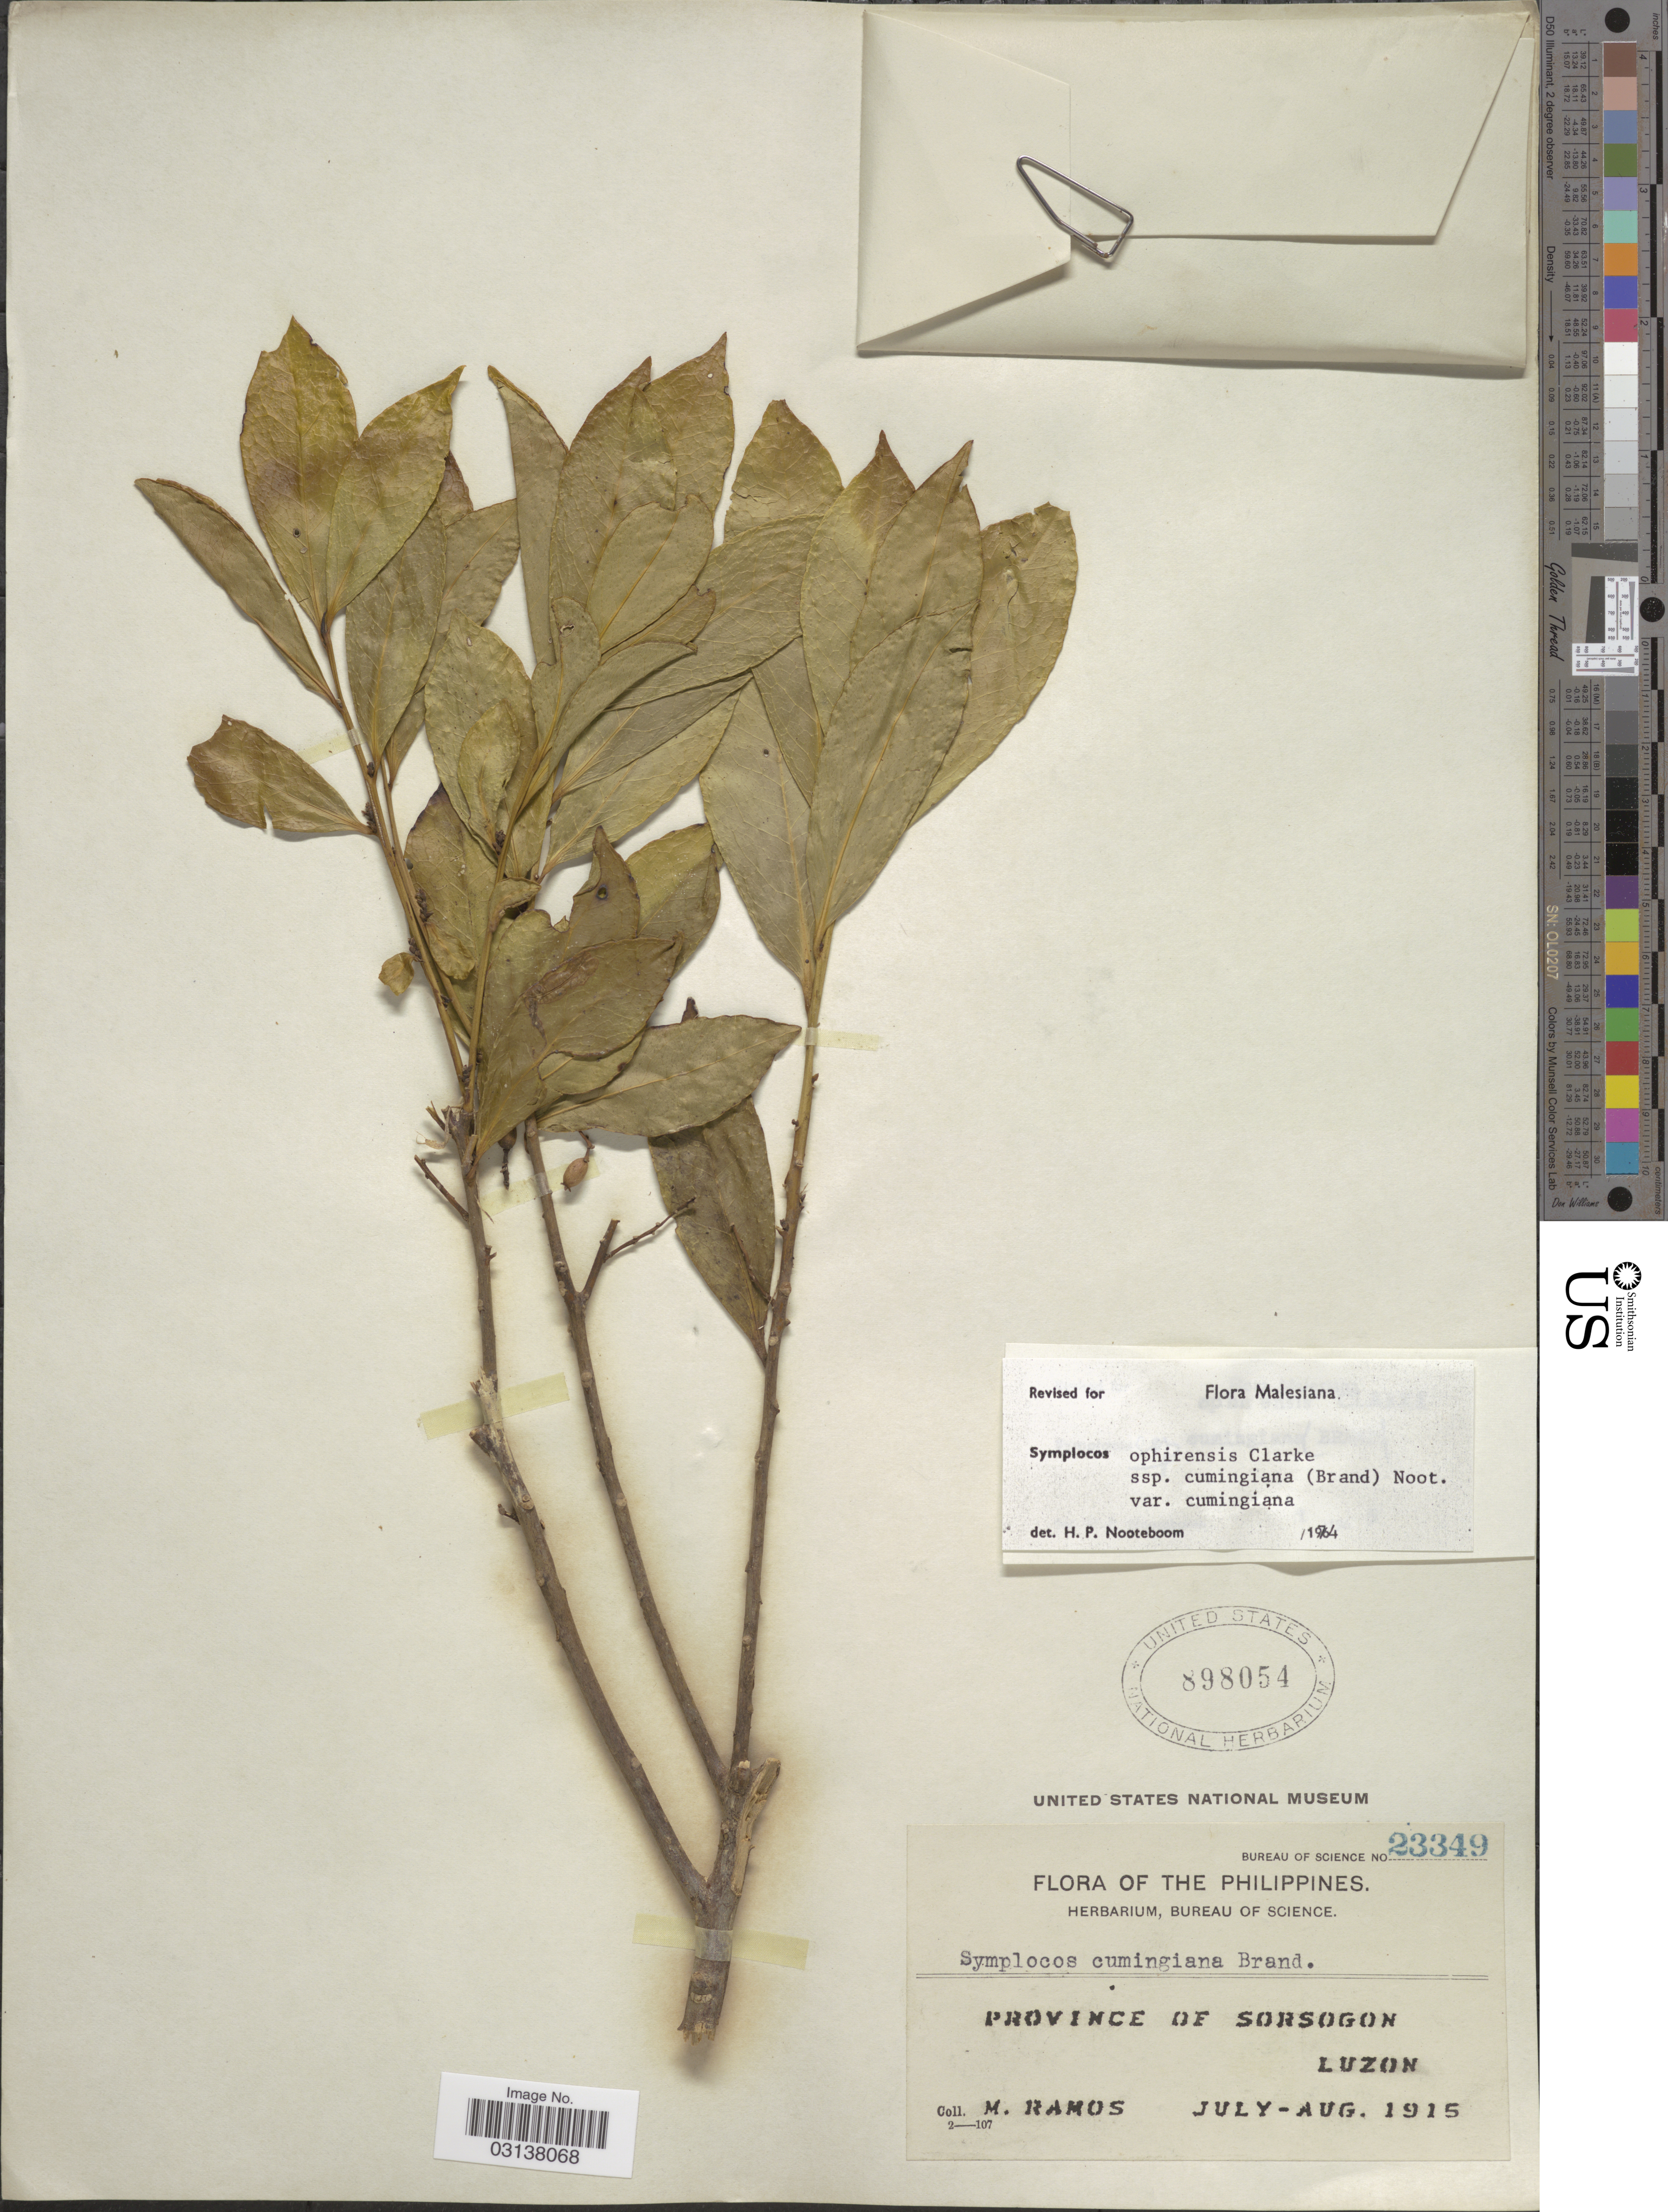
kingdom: Plantae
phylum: Tracheophyta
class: Magnoliopsida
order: Ericales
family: Symplocaceae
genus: Symplocos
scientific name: Symplocos ophirensis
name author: C.B. Clarke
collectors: M. Ramos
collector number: Bureau of Science 23349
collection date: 1915-07/1915-08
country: Philippines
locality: The Philippines. Province of Sorsogon Luzon.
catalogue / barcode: US 898054